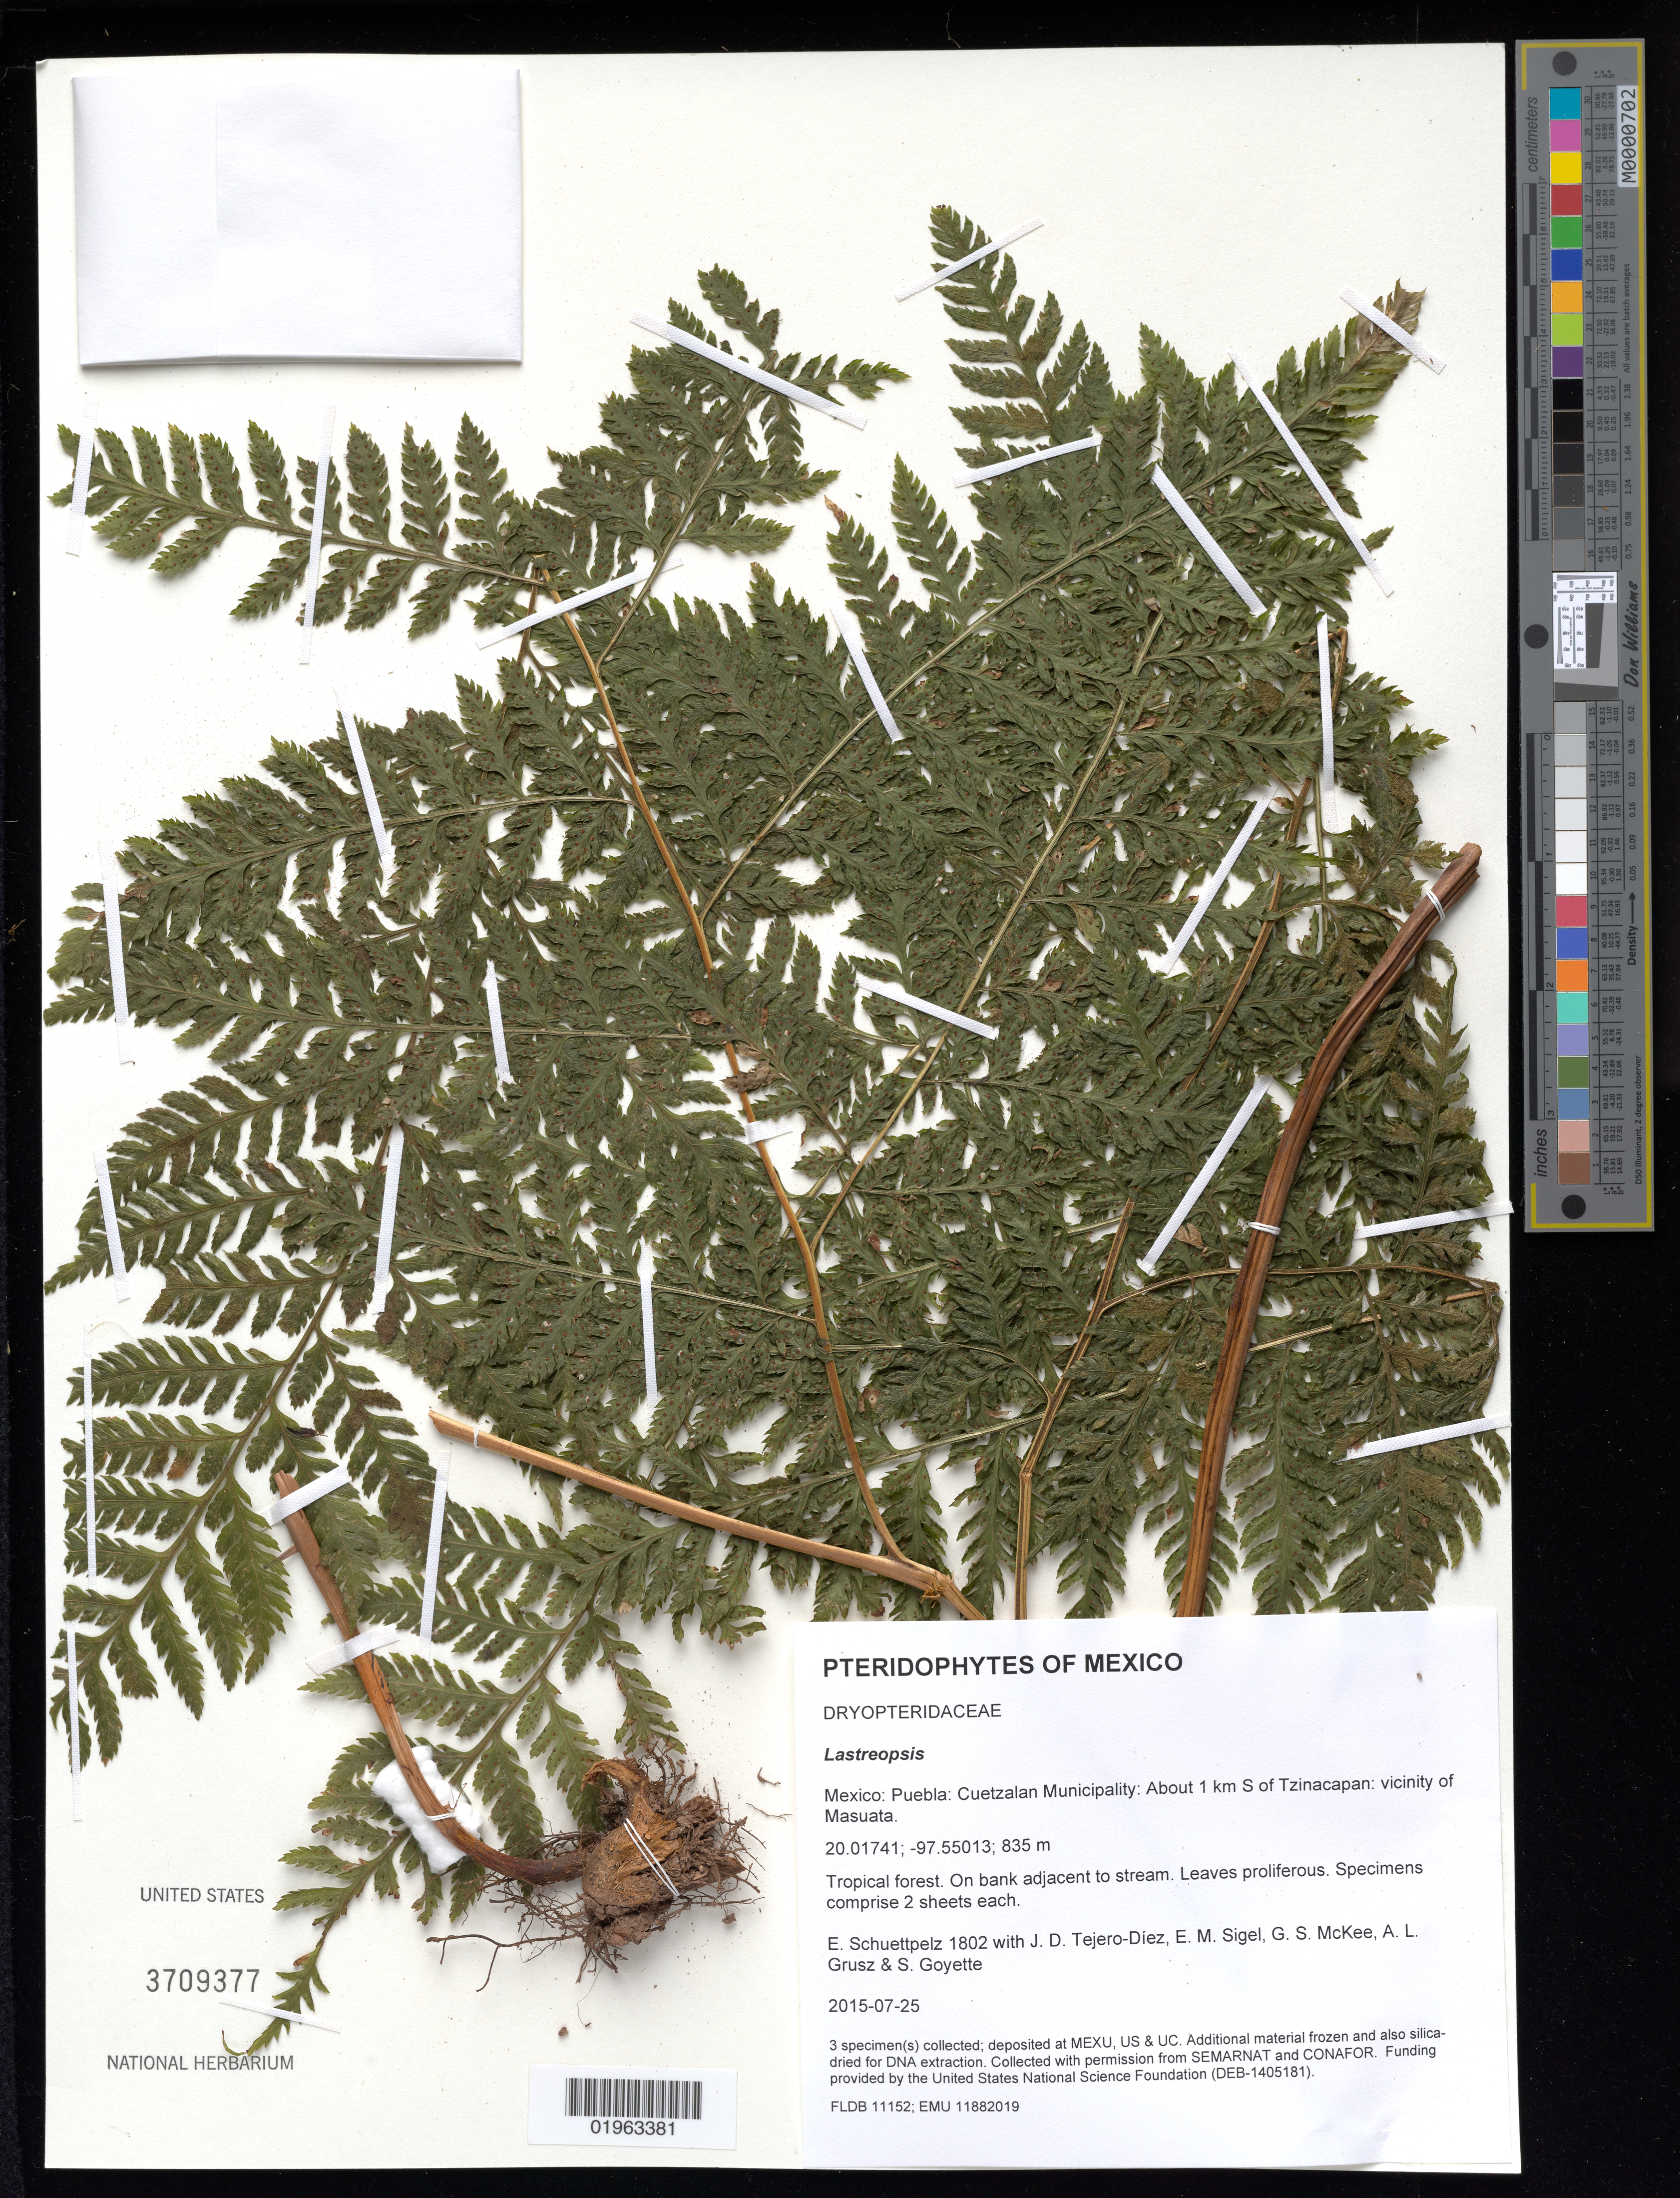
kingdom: Plantae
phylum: Tracheophyta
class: Polypodiopsida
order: Polypodiales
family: Dryopteridaceae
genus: Lastreopsis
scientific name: Lastreopsis sp.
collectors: E. Schuettpelz, D. Tejero-Díez, E. M. Sigel, G. S. McKee & A. Grusz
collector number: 1802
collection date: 2015-07-25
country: Mexico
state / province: Puebla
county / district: Cuetzalan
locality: About 1 km S of Tzinacapan: vicinity of Masuata.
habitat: Tropical forest.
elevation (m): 835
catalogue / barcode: US 3709377